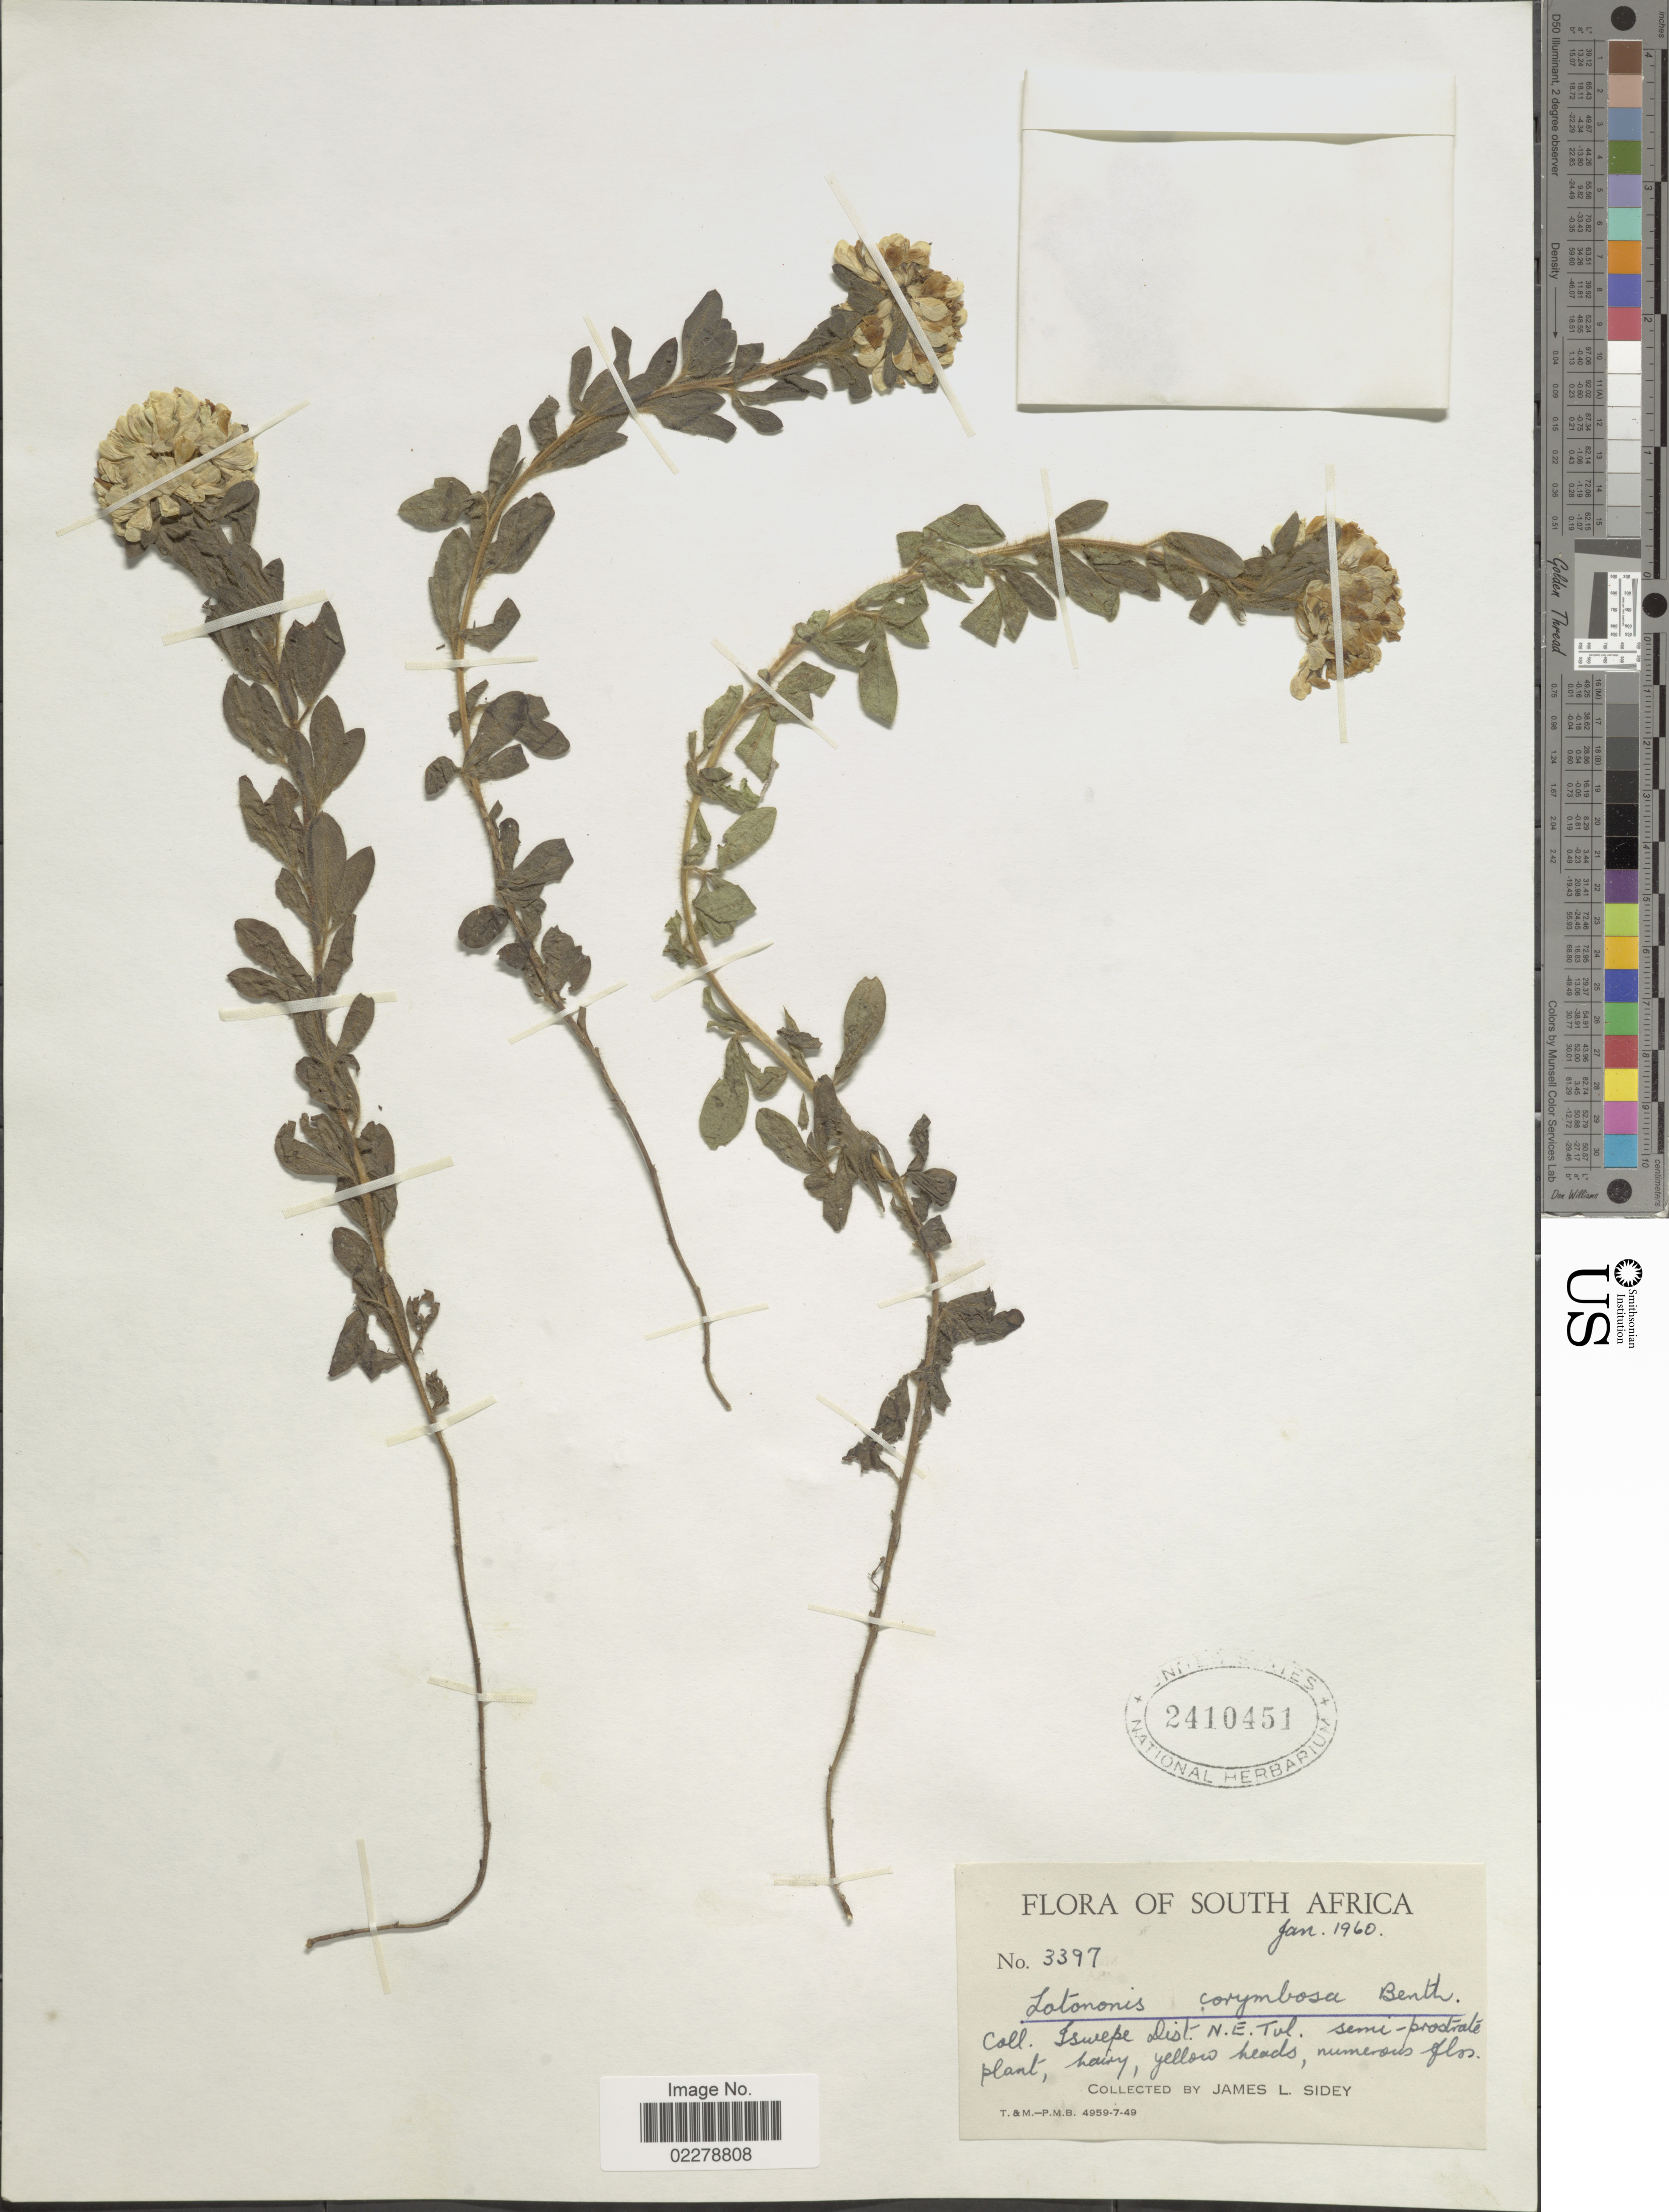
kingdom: Plantae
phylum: Tracheophyta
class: Magnoliopsida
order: Fabales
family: Fabaceae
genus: Lotononis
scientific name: Lotononis corymbosa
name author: Benth.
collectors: J. L. Sidey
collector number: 3397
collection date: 1960-01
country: South Africa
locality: Iswepe Dist. N.E. Tul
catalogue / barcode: US 2410451